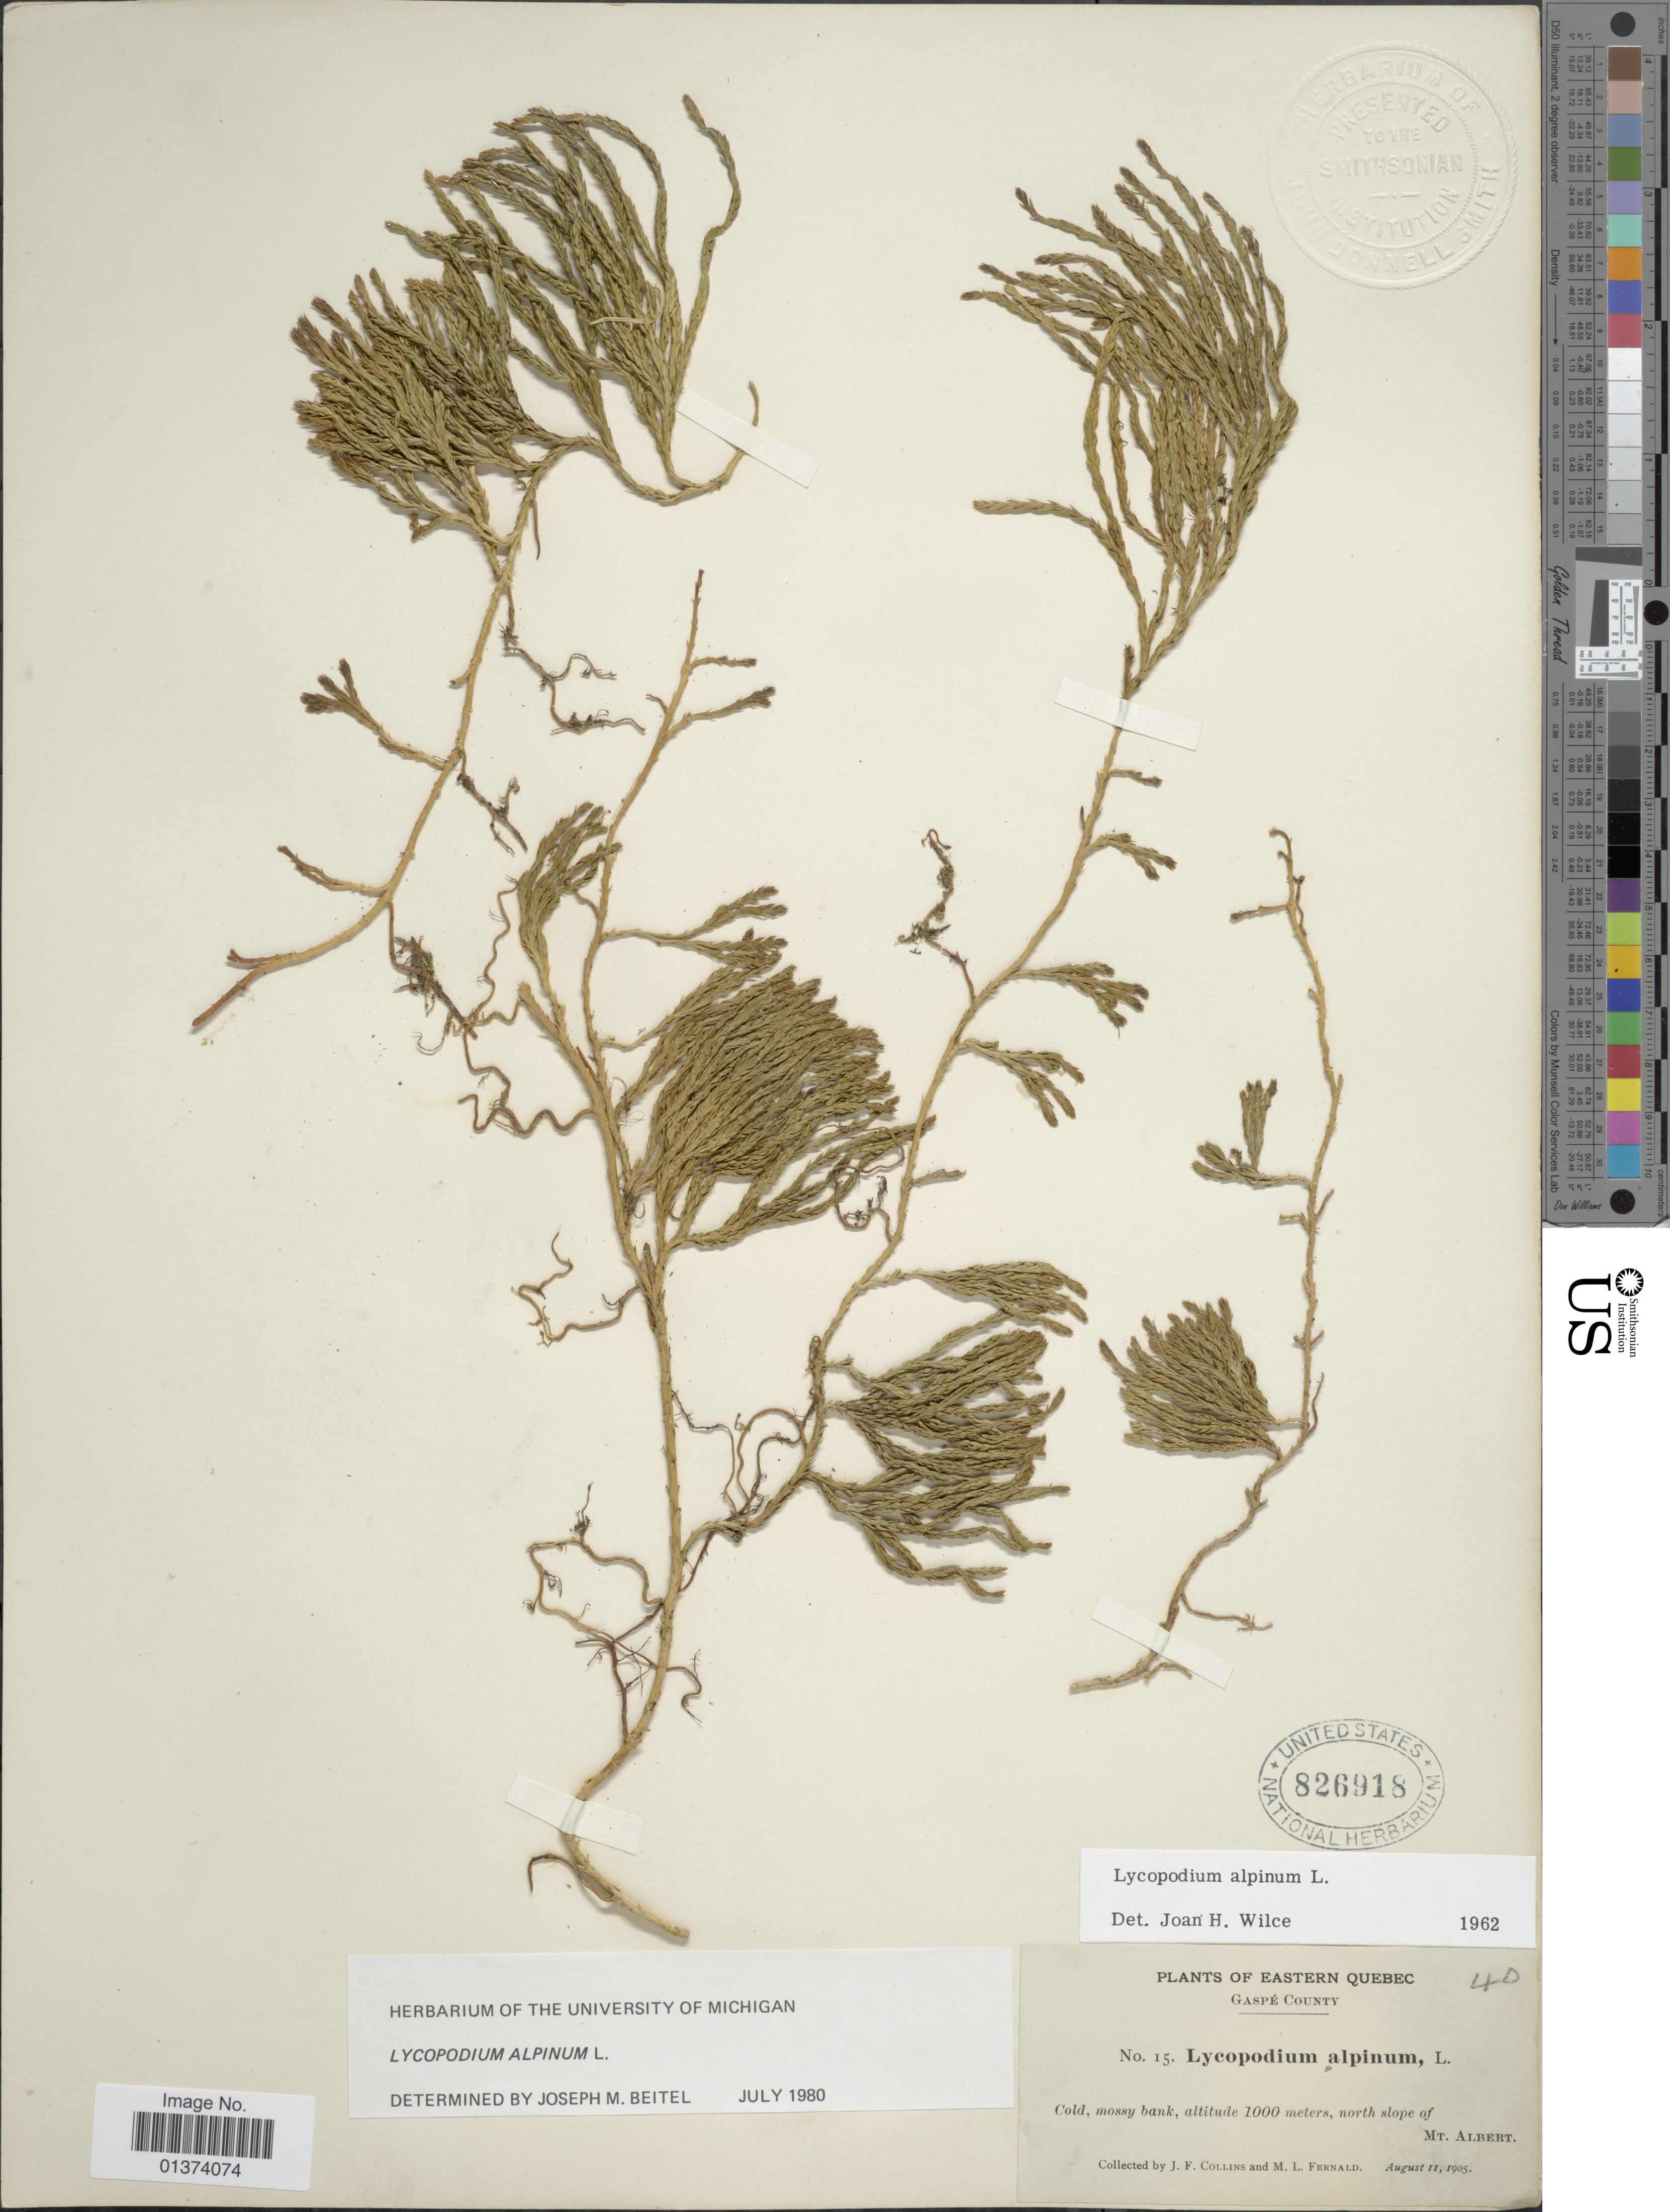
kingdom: Plantae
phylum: Tracheophyta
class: Lycopodiopsida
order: Lycopodiales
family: Lycopodiaceae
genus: Diphasiastrum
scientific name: Diphasiastrum alpinum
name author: (L.) Holub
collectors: J. Collins & M. L. Fernald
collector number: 40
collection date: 1905-08-11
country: Canada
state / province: Quebec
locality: Eastern Quebec, Gaspé County, Cold, mossy bank, Mt. Albert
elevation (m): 1000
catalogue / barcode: US 826918